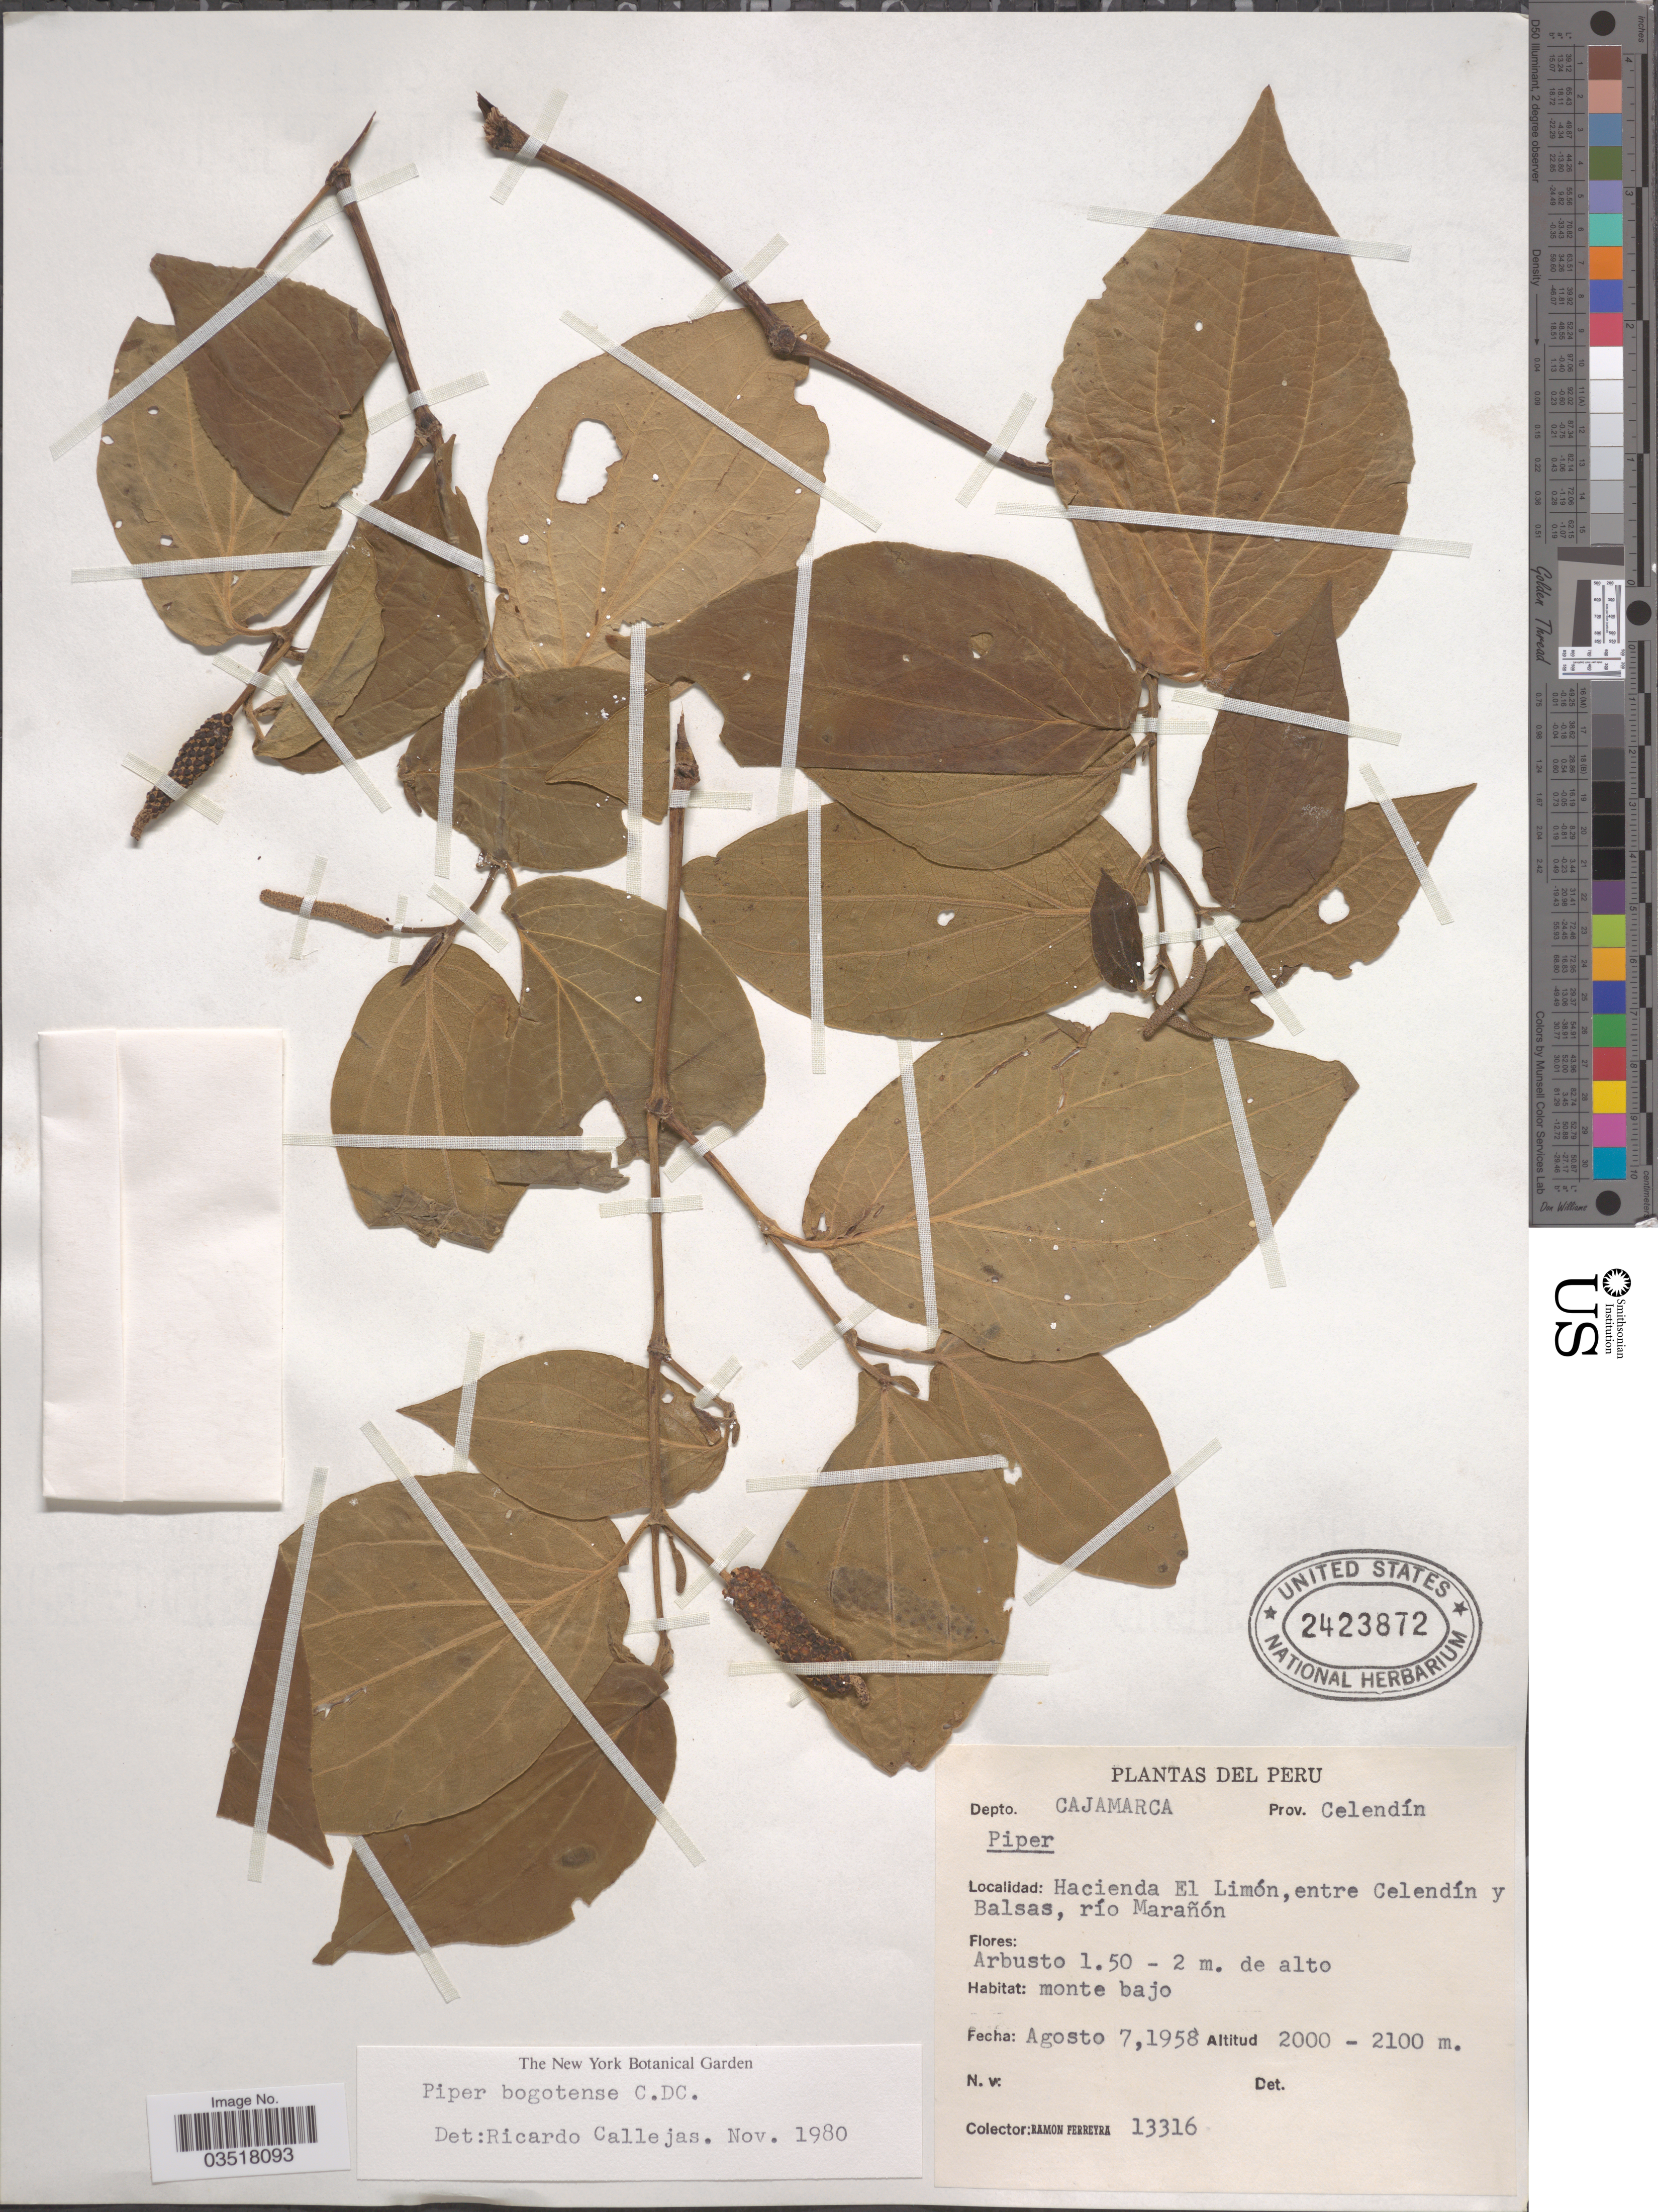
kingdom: Plantae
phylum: Tracheophyta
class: Magnoliopsida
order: Piperales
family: Piperaceae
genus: Piper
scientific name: Piper bogotense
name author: C. DC.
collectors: R. A. Ferreyra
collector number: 13316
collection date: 1958-08-07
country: Peru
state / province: Cajamarca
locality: Depto. Cajamarca. Prov. Celendín. Hacienda El Limón, entre Celendín y Balsas, río Marañón.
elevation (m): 2000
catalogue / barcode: US 2423872